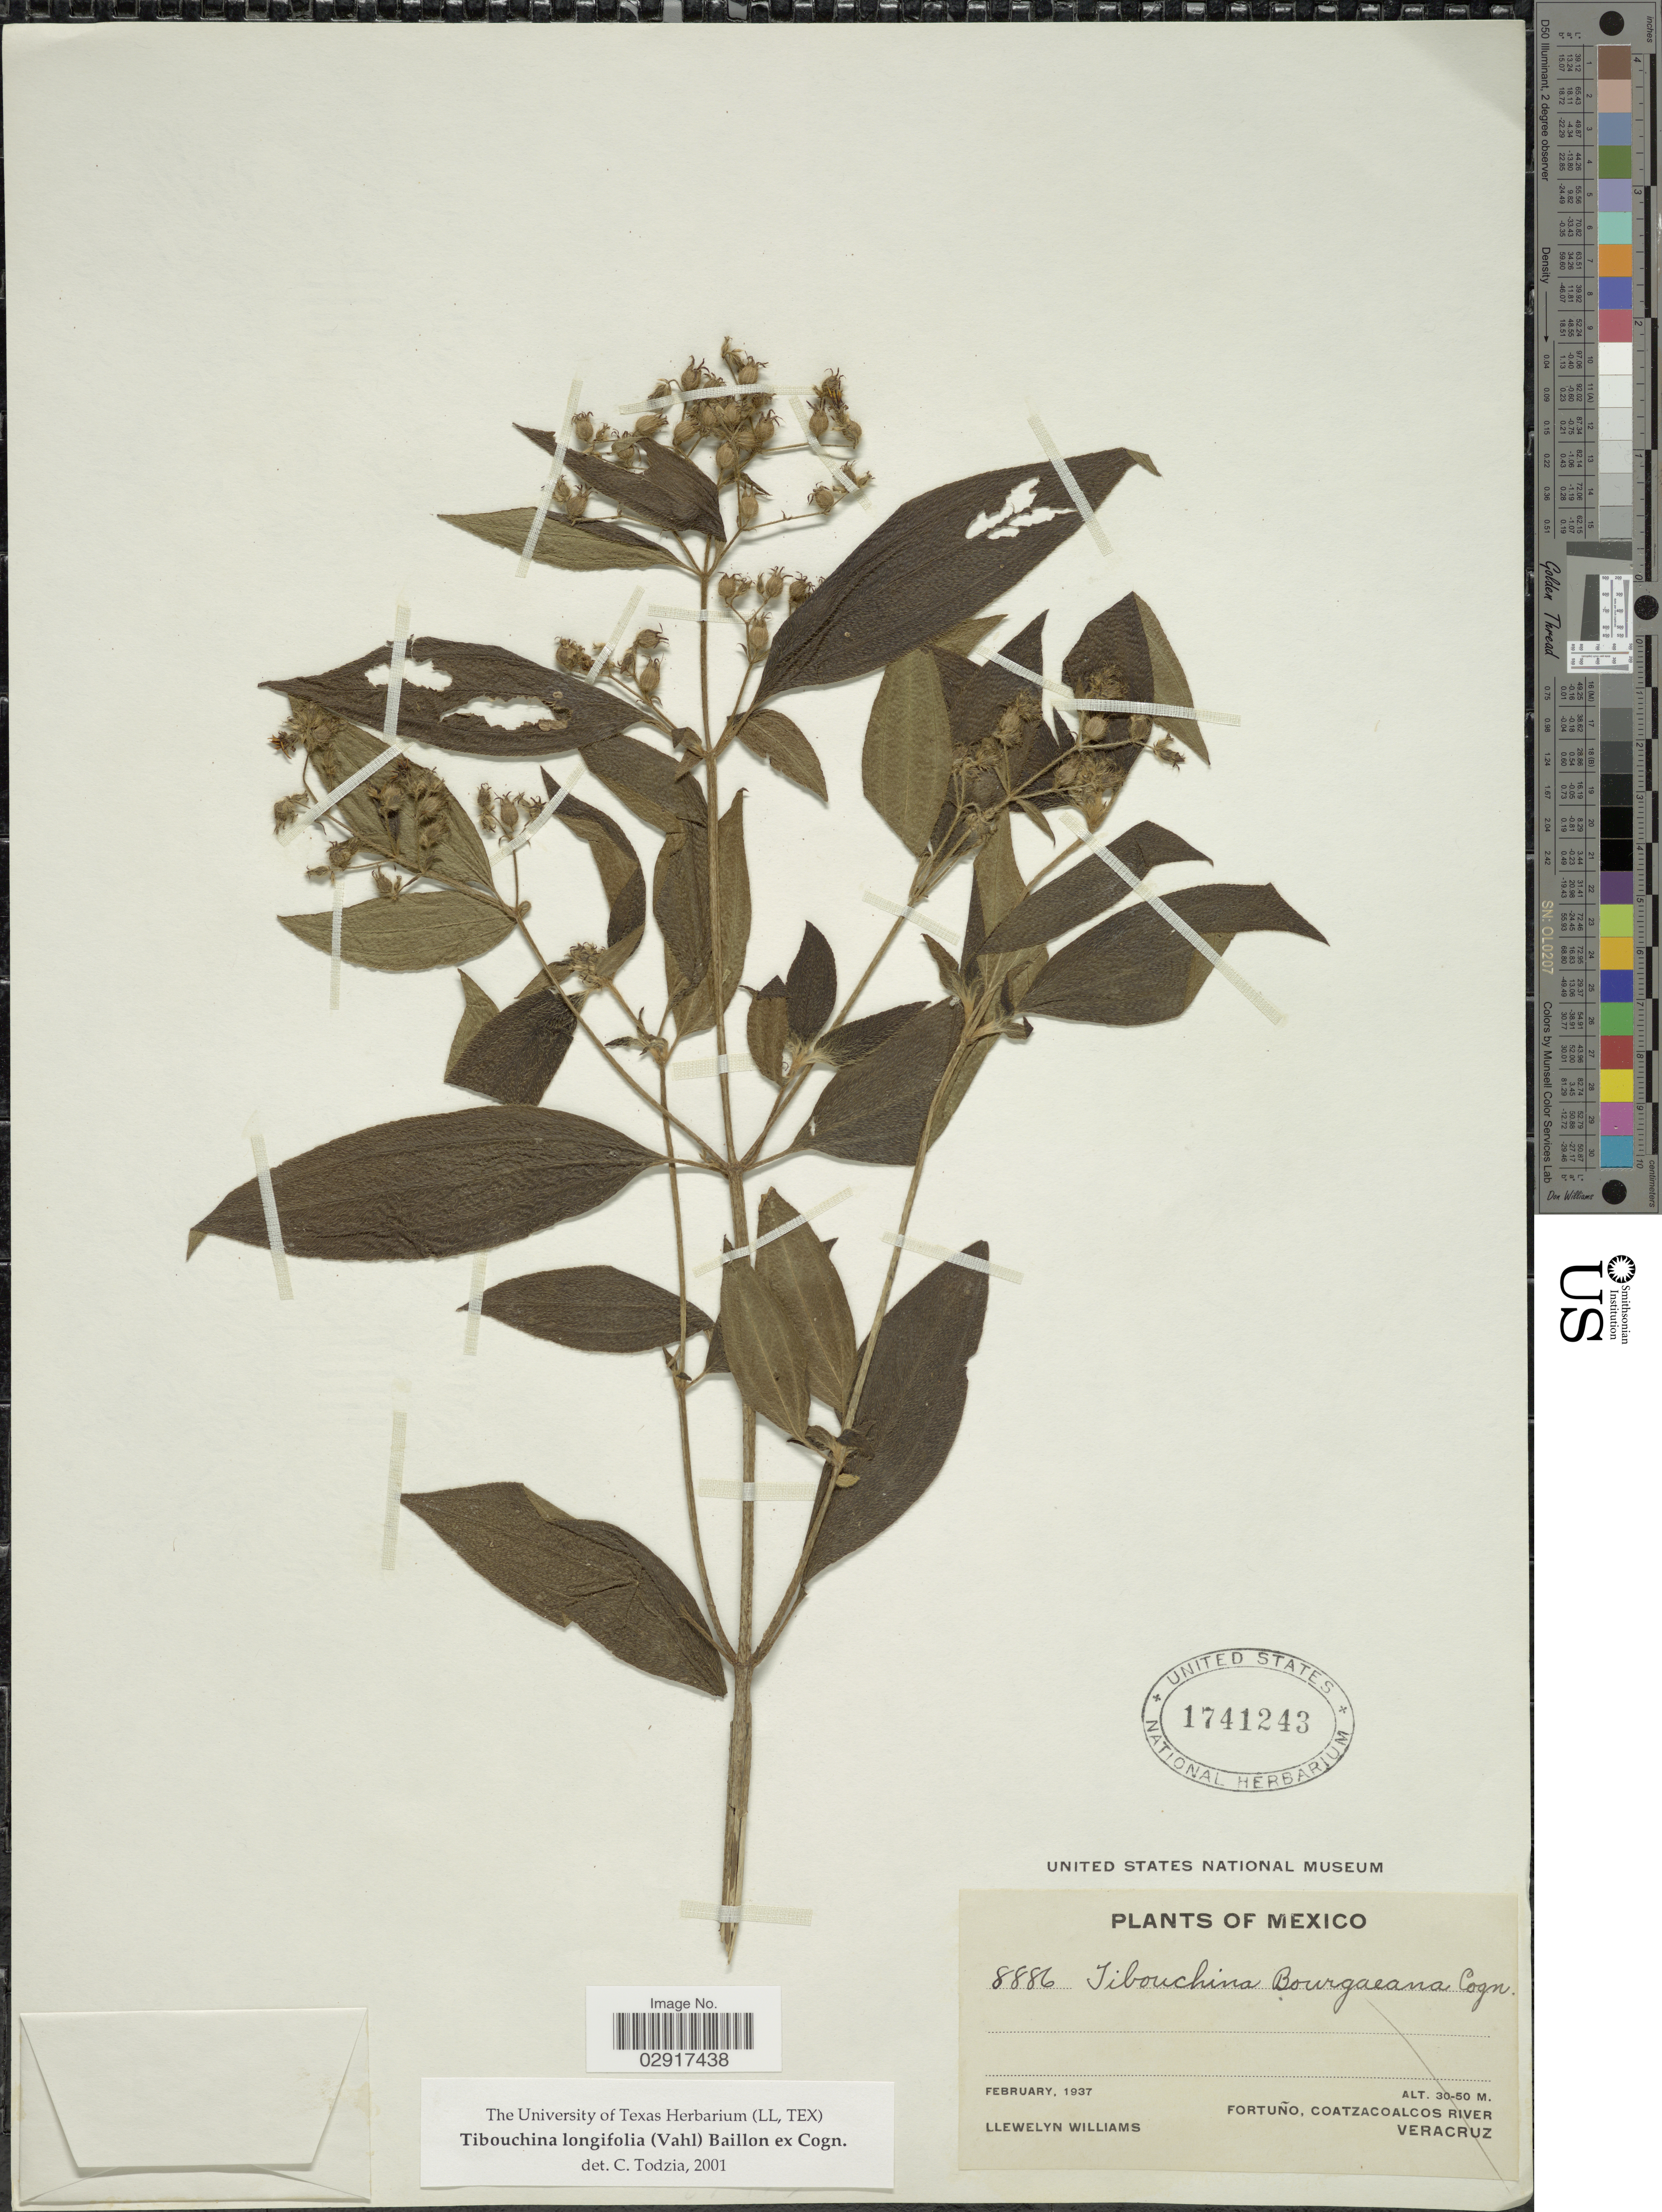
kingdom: Plantae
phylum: Tracheophyta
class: Magnoliopsida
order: Myrtales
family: Melastomataceae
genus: Chaetogastra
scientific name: Chaetogastra longifolia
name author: (Vahl) DC.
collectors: Ll. Williams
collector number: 8886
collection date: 1937-02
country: Mexico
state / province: Veracruz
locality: Fortuño, Coatzacoalcos River.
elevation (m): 30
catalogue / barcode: US 1741243